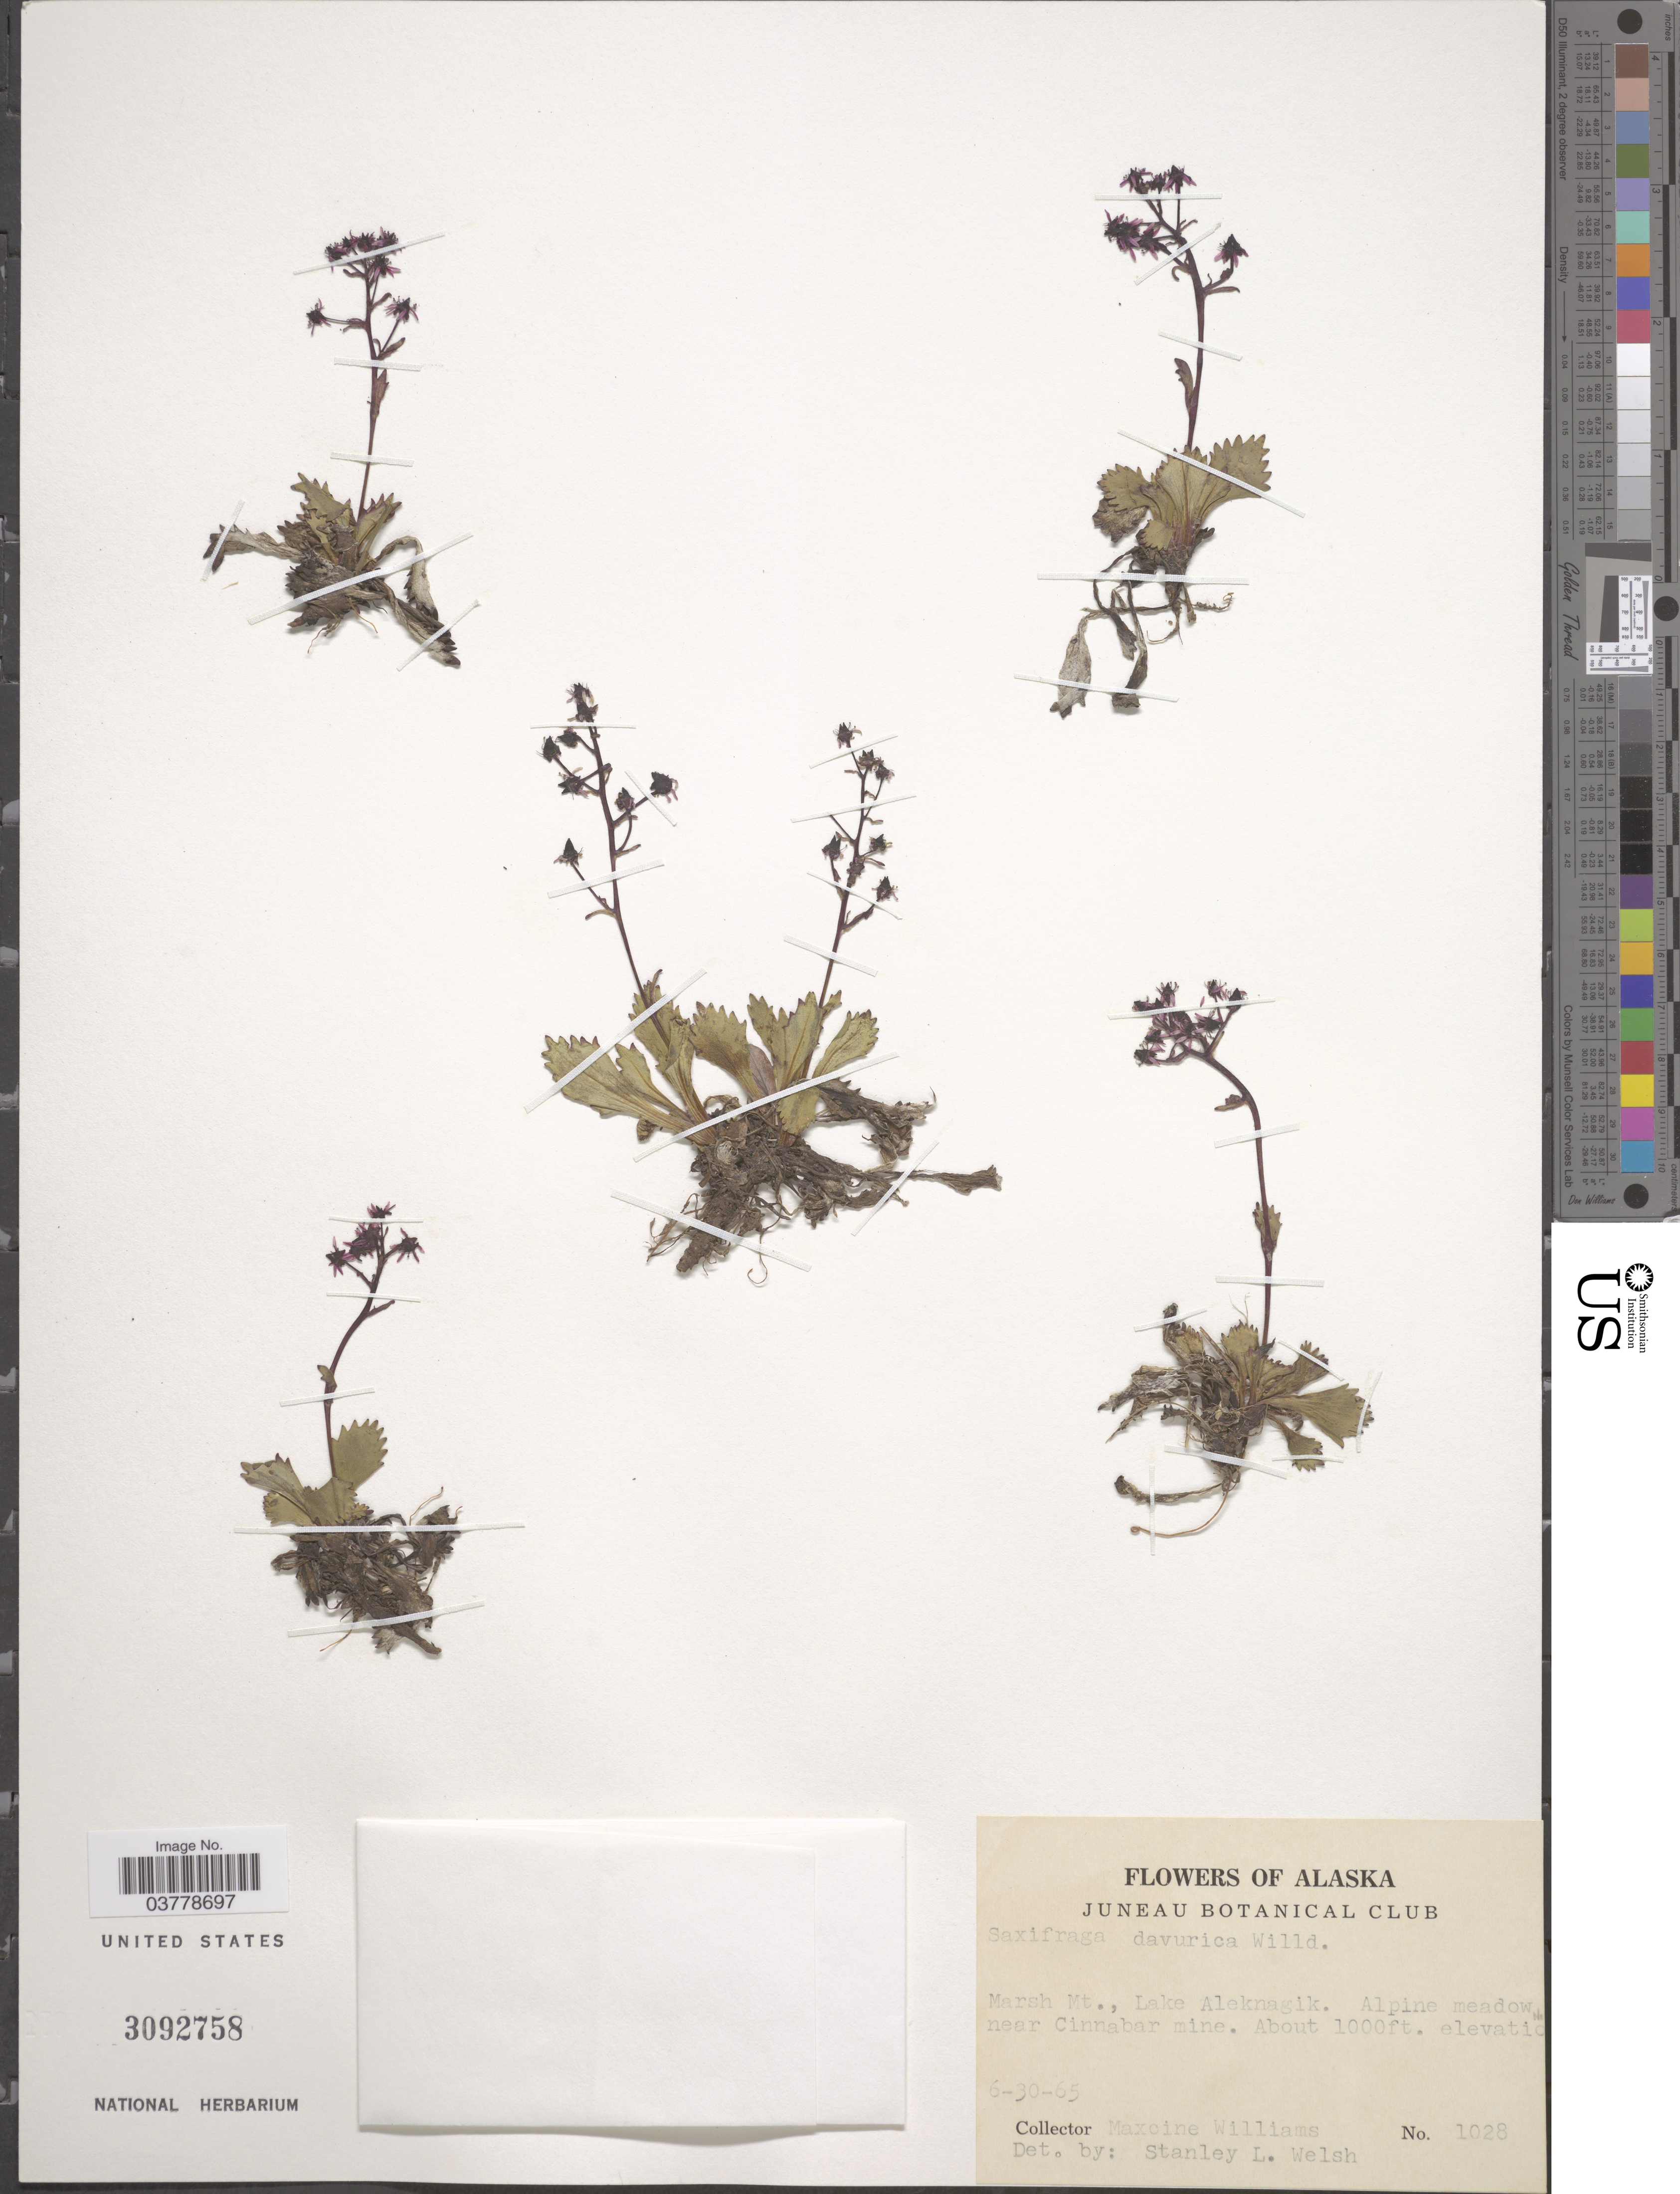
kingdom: Plantae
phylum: Tracheophyta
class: Magnoliopsida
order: Saxifragales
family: Saxifragaceae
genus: Micranthes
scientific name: Micranthes calycina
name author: (Sternb.) Gornall & H. Ohba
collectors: M. Williams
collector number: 1028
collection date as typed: Transcribed d/m/y: 30/6/65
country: United States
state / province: Alaska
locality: Juneau Botanical Club? Marsh Mt., Lake Aleknagik. Alpine meadow near Cinnabar mine.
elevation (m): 305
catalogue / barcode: US 3092758